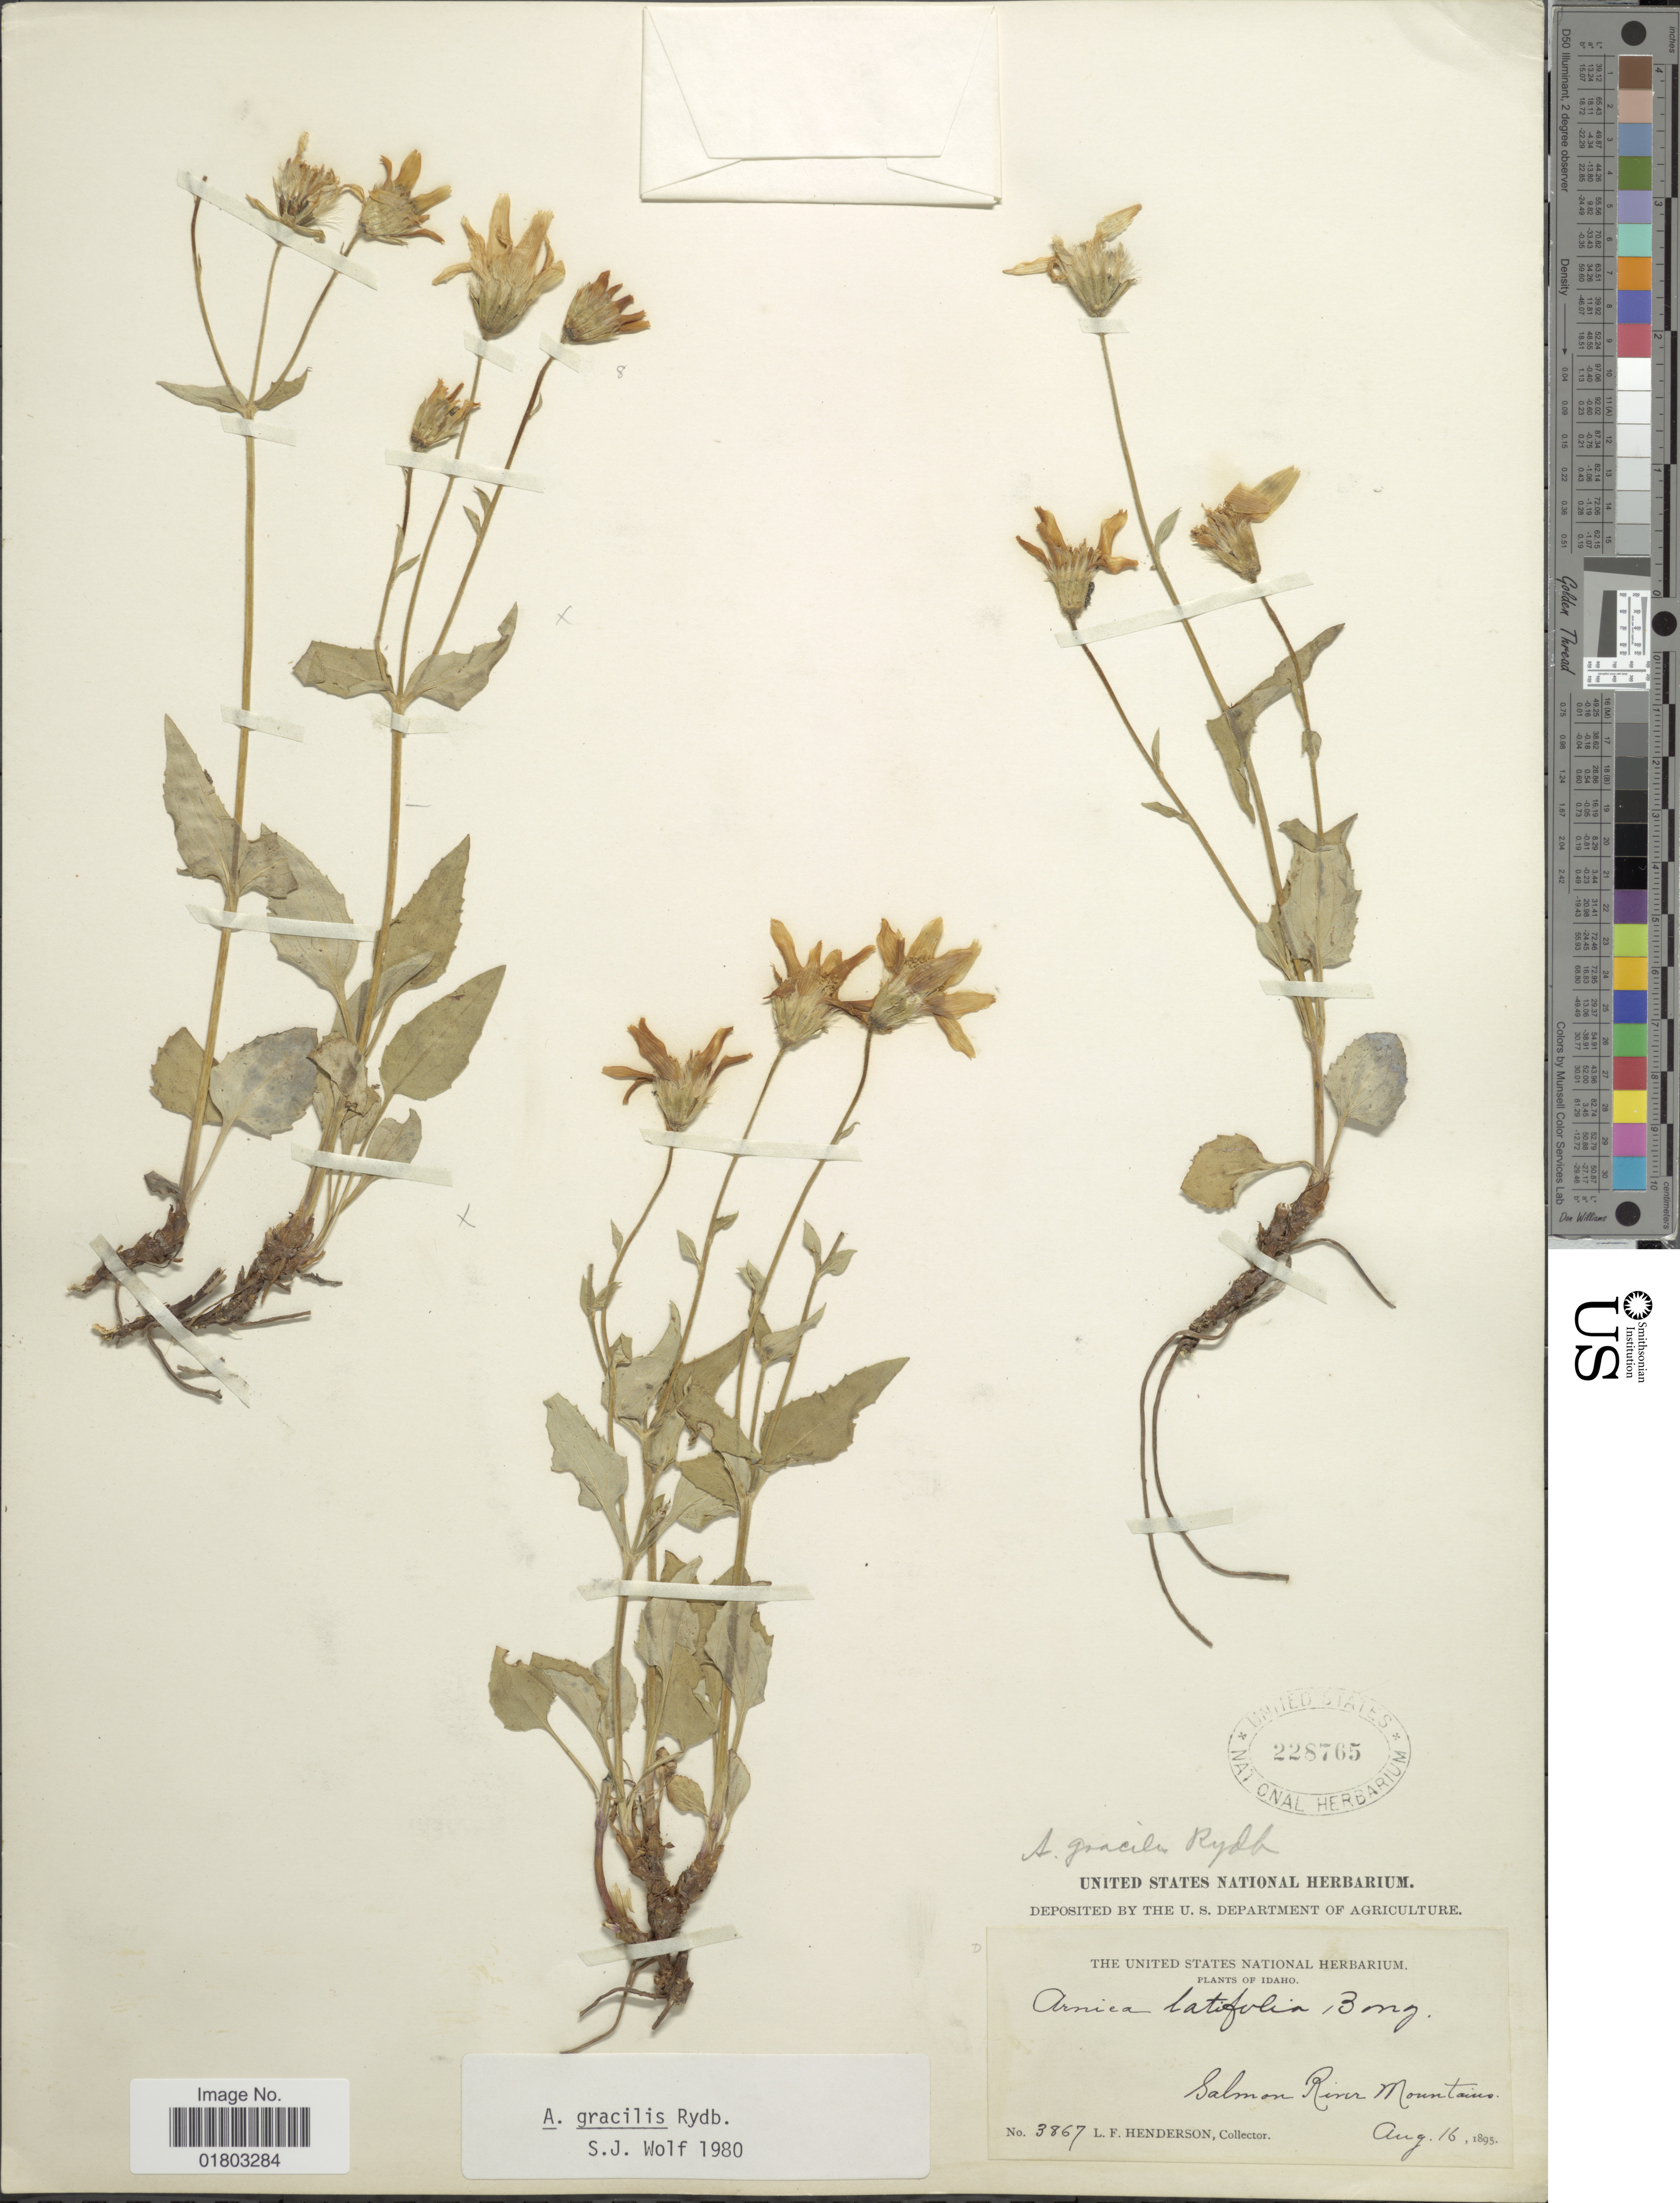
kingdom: Plantae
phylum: Tracheophyta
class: Magnoliopsida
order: Asterales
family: Asteraceae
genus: Arnica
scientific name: Arnica gracilis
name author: Rydb.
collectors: L. Henderson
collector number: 3867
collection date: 1895-08-16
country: United States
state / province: Idaho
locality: Salmon River Mountains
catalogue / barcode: US 228765